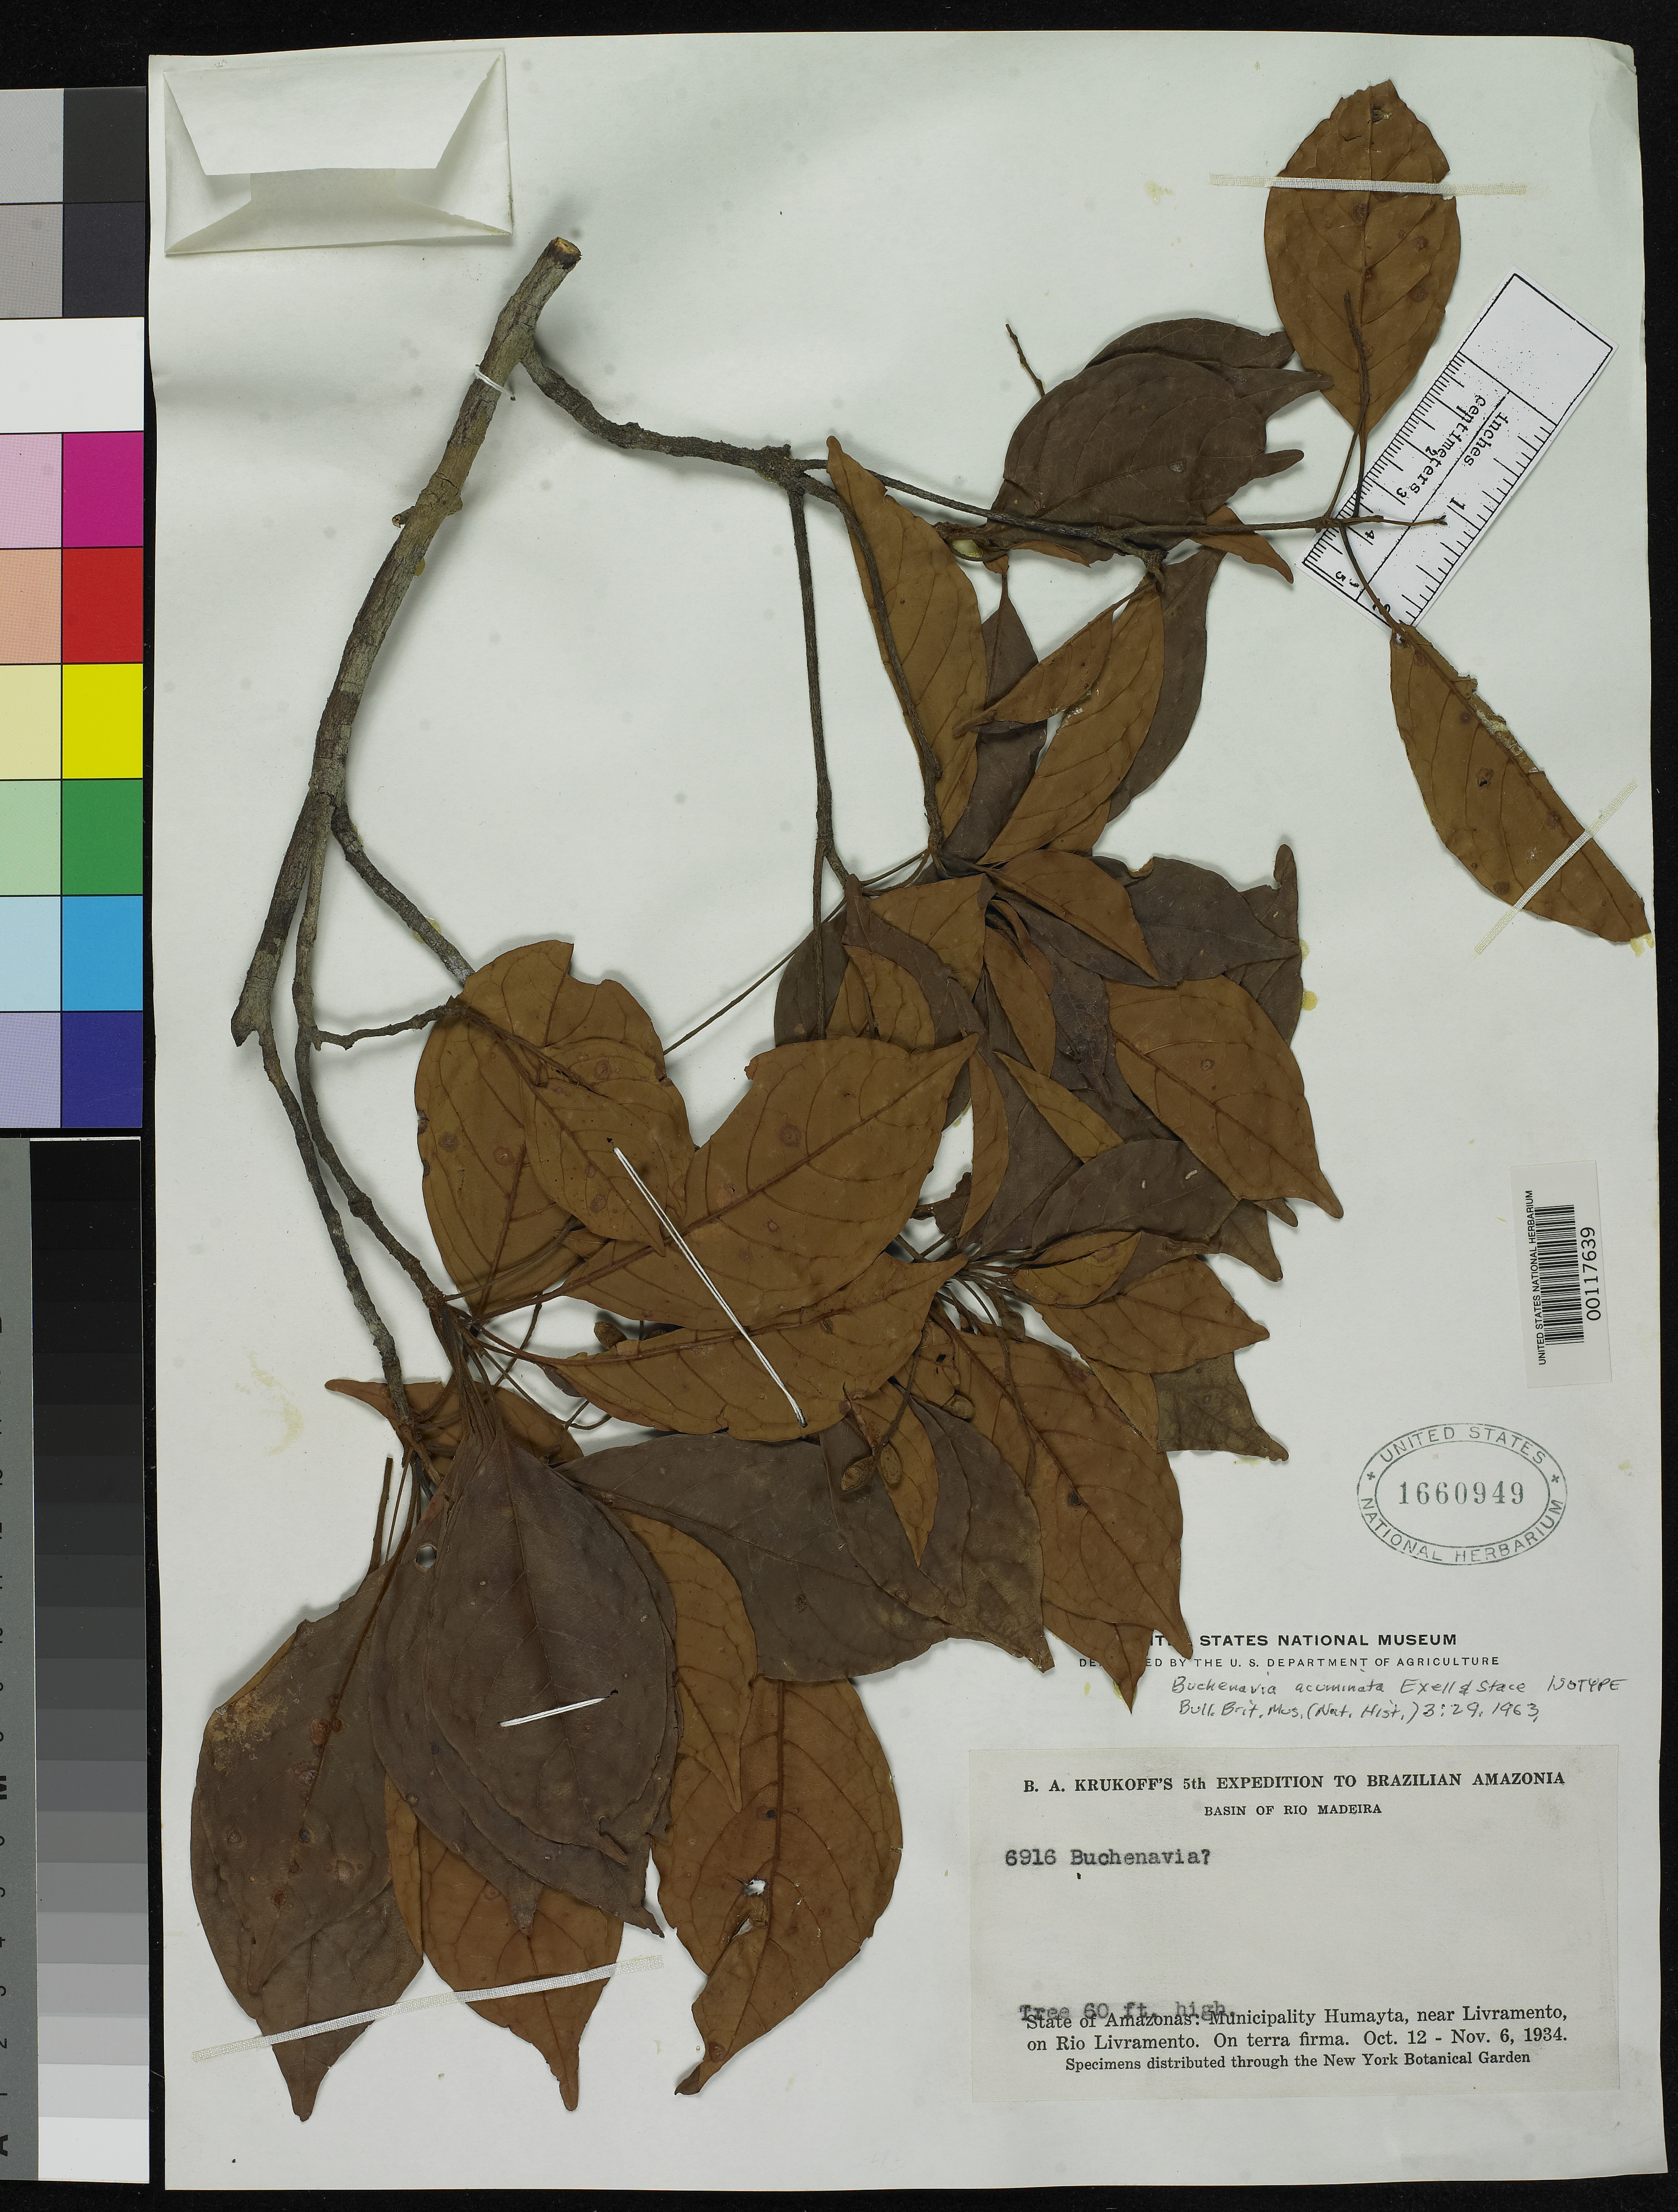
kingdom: Plantae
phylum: Tracheophyta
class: Magnoliopsida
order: Myrtales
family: Combretaceae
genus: Buchenavia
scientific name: Buchenavia acuminata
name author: Exell & Stace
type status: Isotype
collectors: B. A. Krukoff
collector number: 6916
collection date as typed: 12 Oct 1934 to 06 Nov 1934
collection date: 1934-10-12/1934-11-06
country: Brazil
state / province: Amazonas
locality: Humayta.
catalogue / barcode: US 1660949